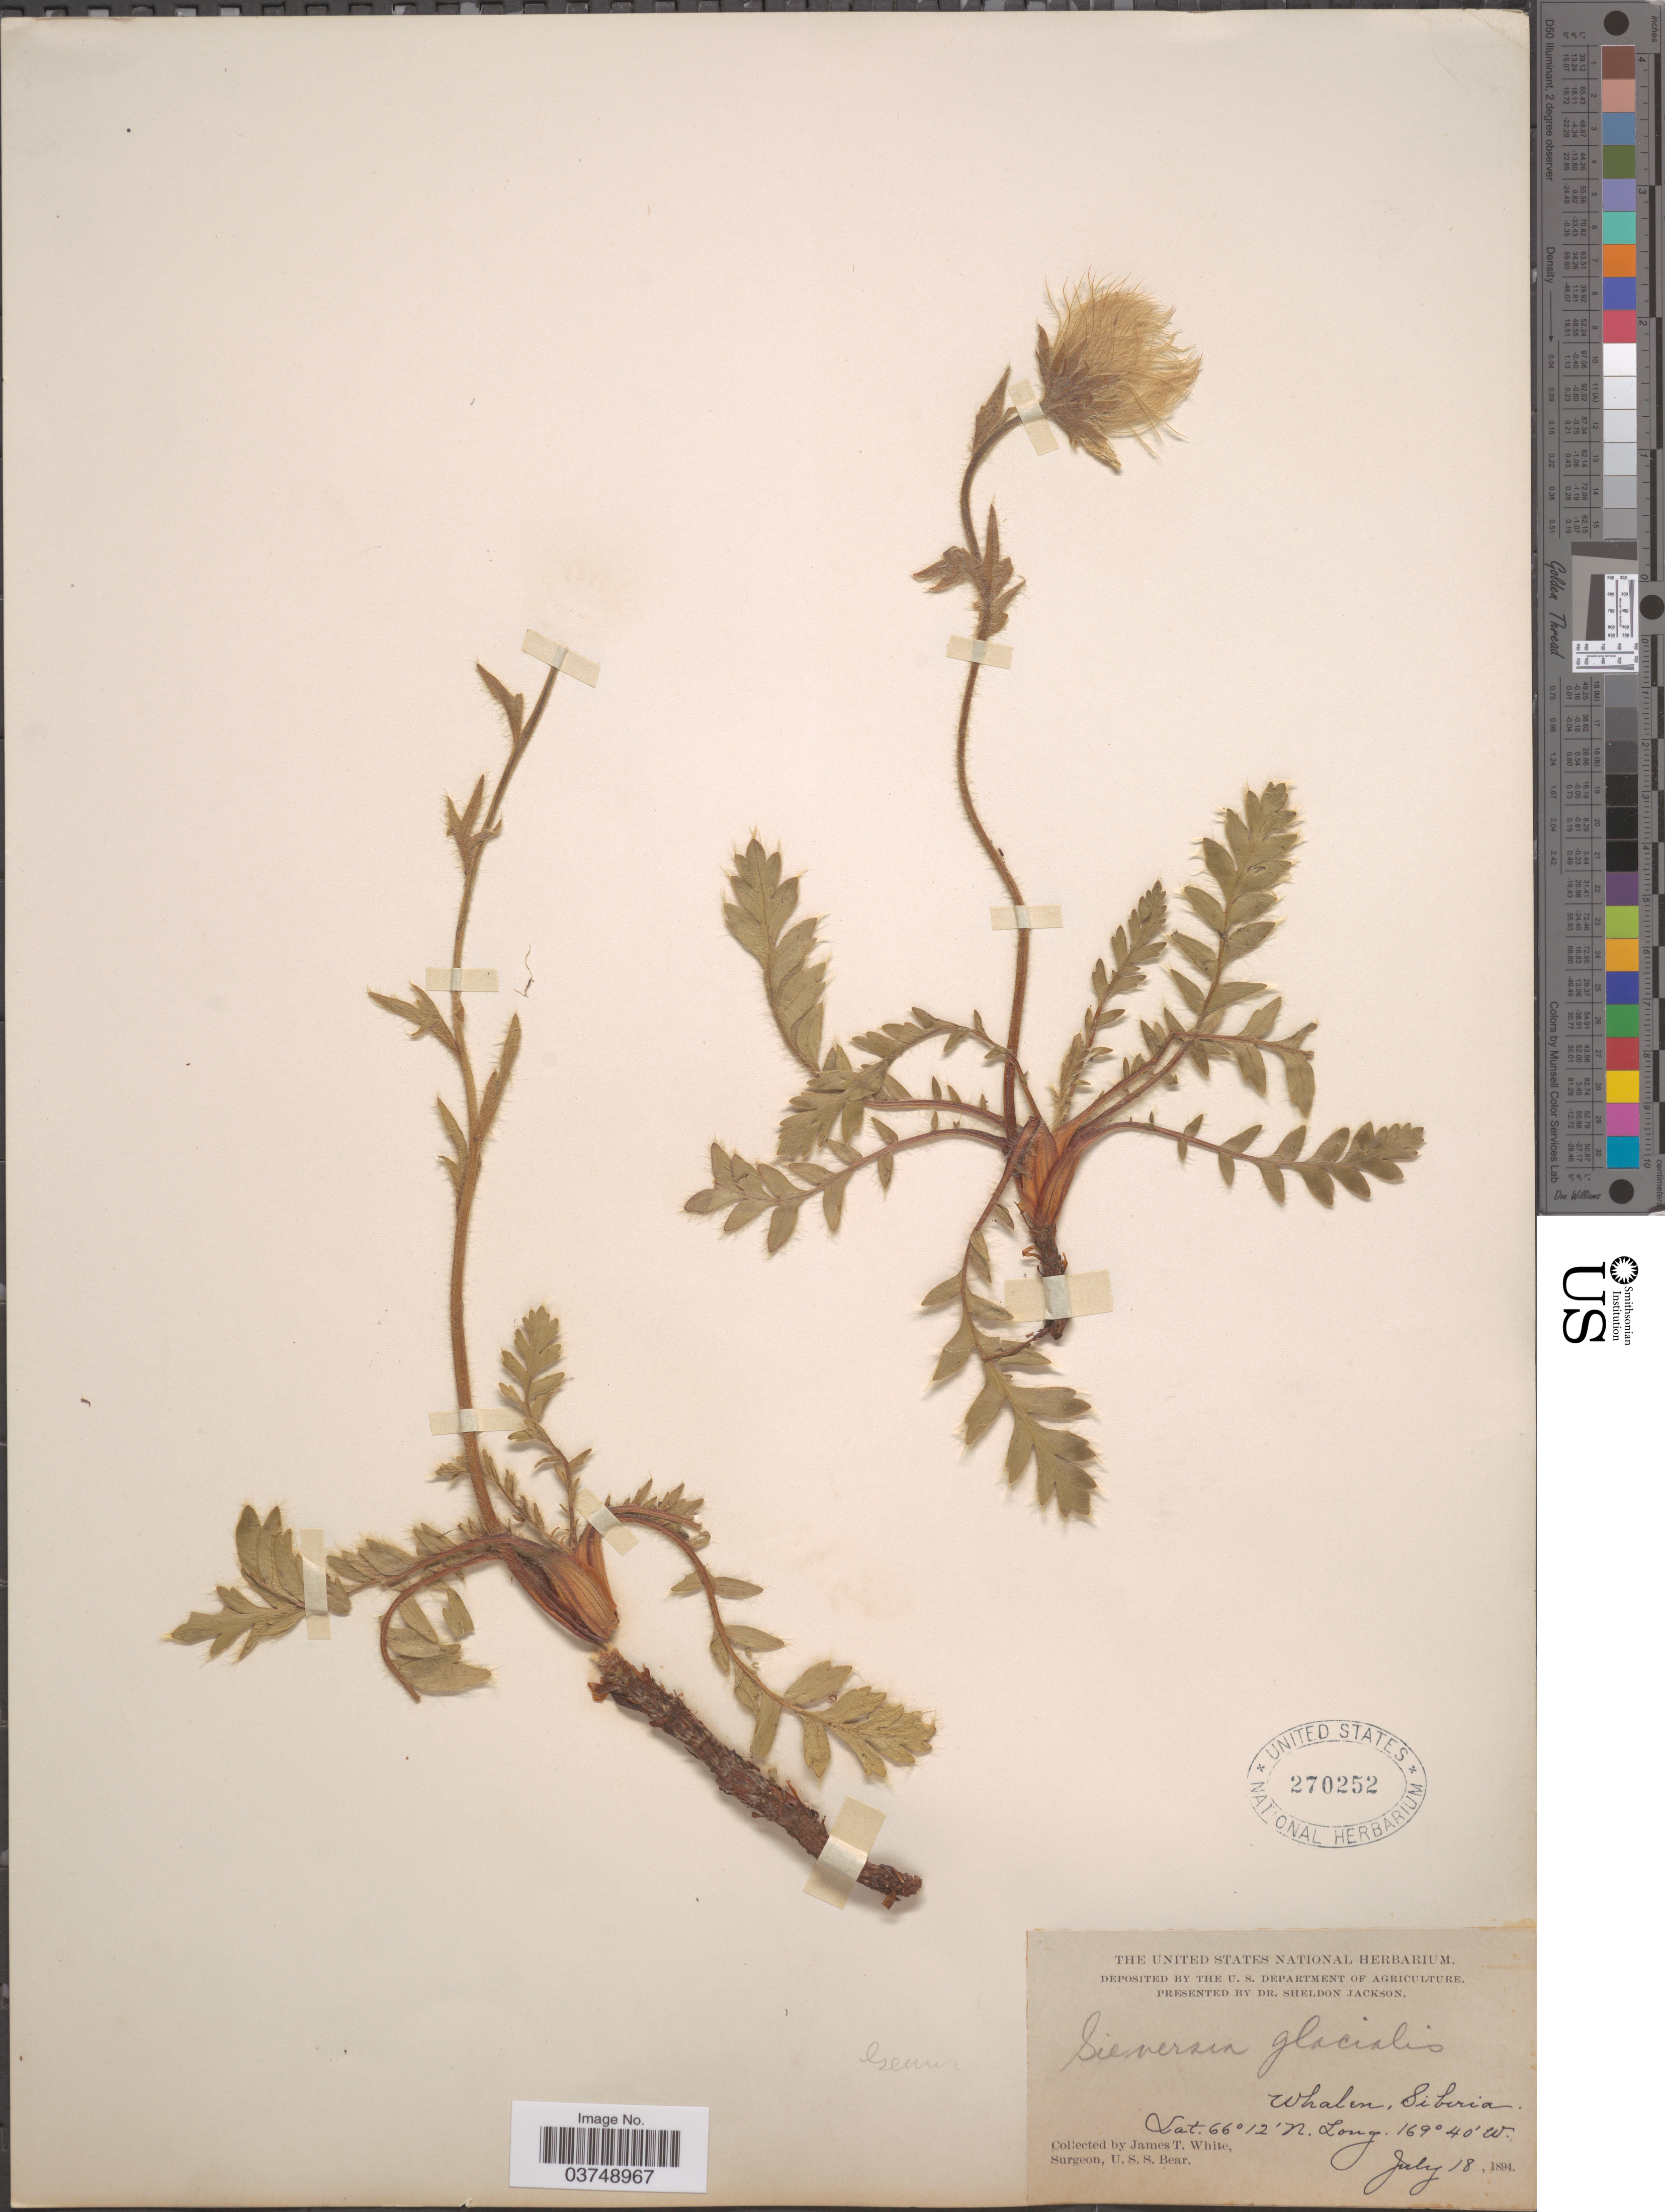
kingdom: Plantae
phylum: Tracheophyta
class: Magnoliopsida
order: Rosales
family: Rosaceae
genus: Geum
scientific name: Geum glaciale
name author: Adams ex Fisch.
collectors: J. T. White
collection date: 1894-07-18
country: Russian Federation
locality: Whalen, Siberia.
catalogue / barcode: US 270252